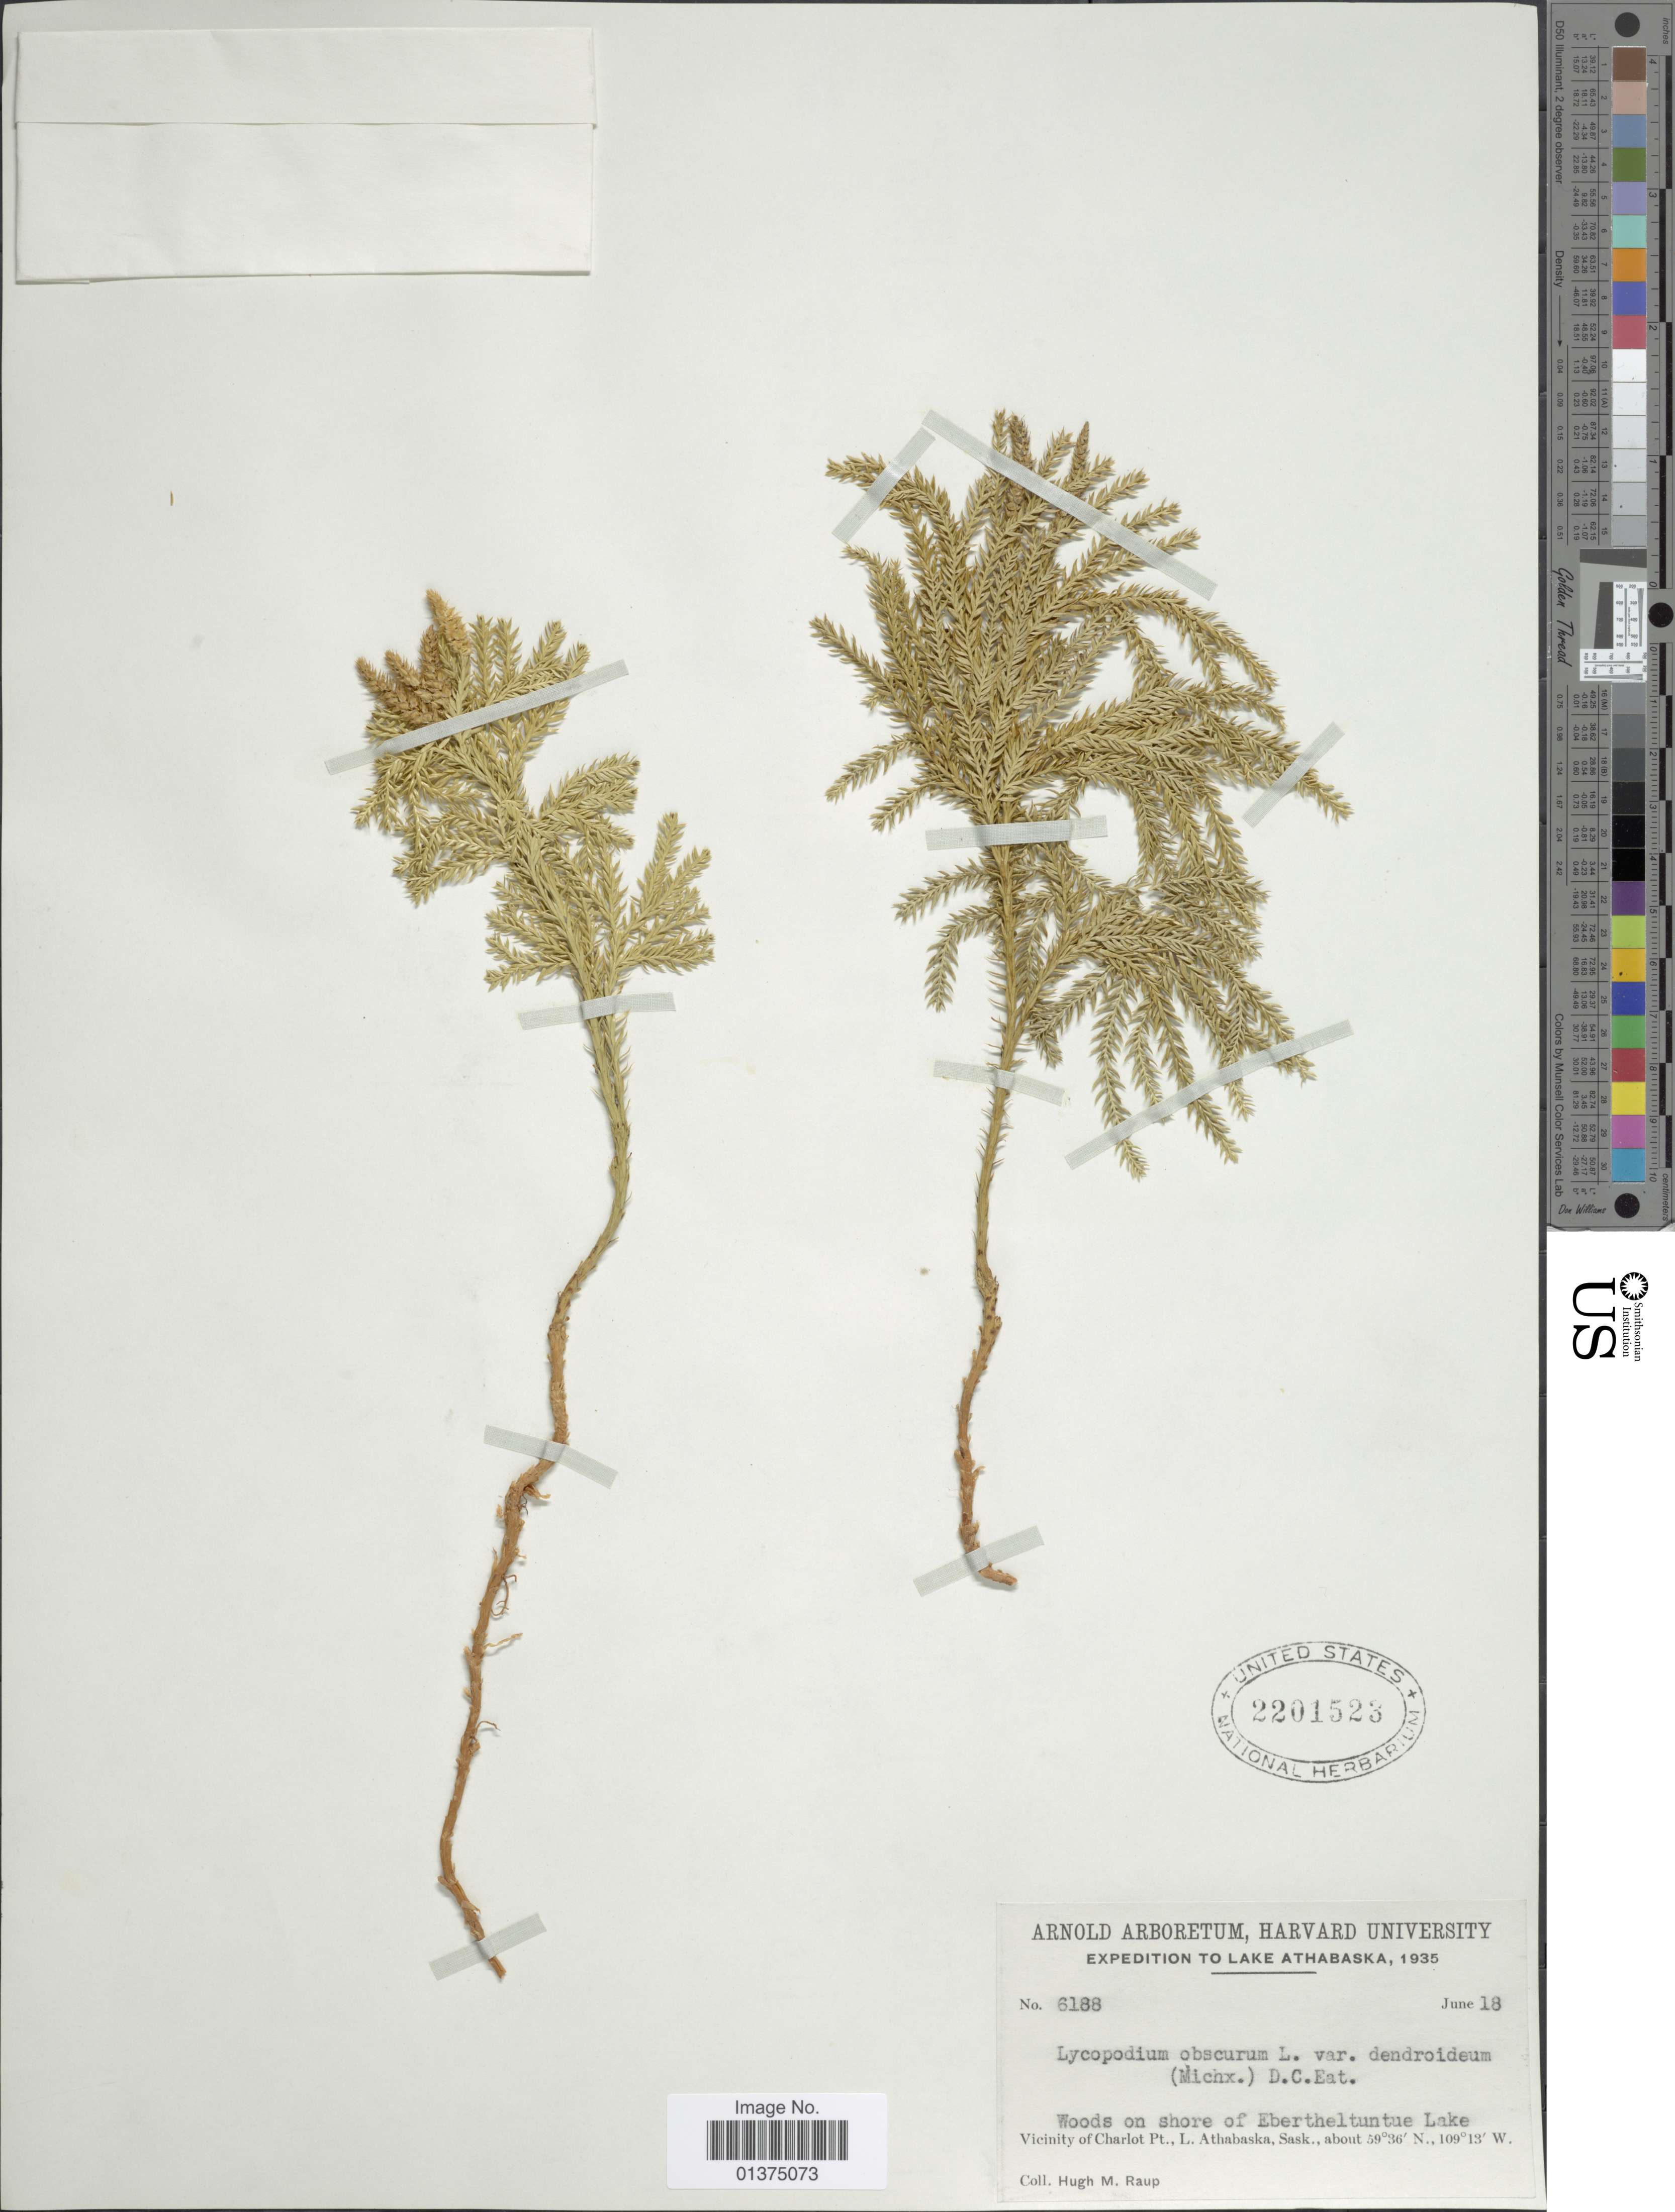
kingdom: Plantae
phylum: Tracheophyta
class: Lycopodiopsida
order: Lycopodiales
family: Lycopodiaceae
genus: Dendrolycopodium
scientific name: Dendrolycopodium dendroideum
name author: (Michx.) A. Haines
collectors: H. Raup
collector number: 6188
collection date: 1935-06-18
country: United States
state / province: Alaska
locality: Woods on shore of Ebertheltuntue Lake Vicinity of Charlot Pt., L.Athabaska, Sask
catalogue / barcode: US 2201523